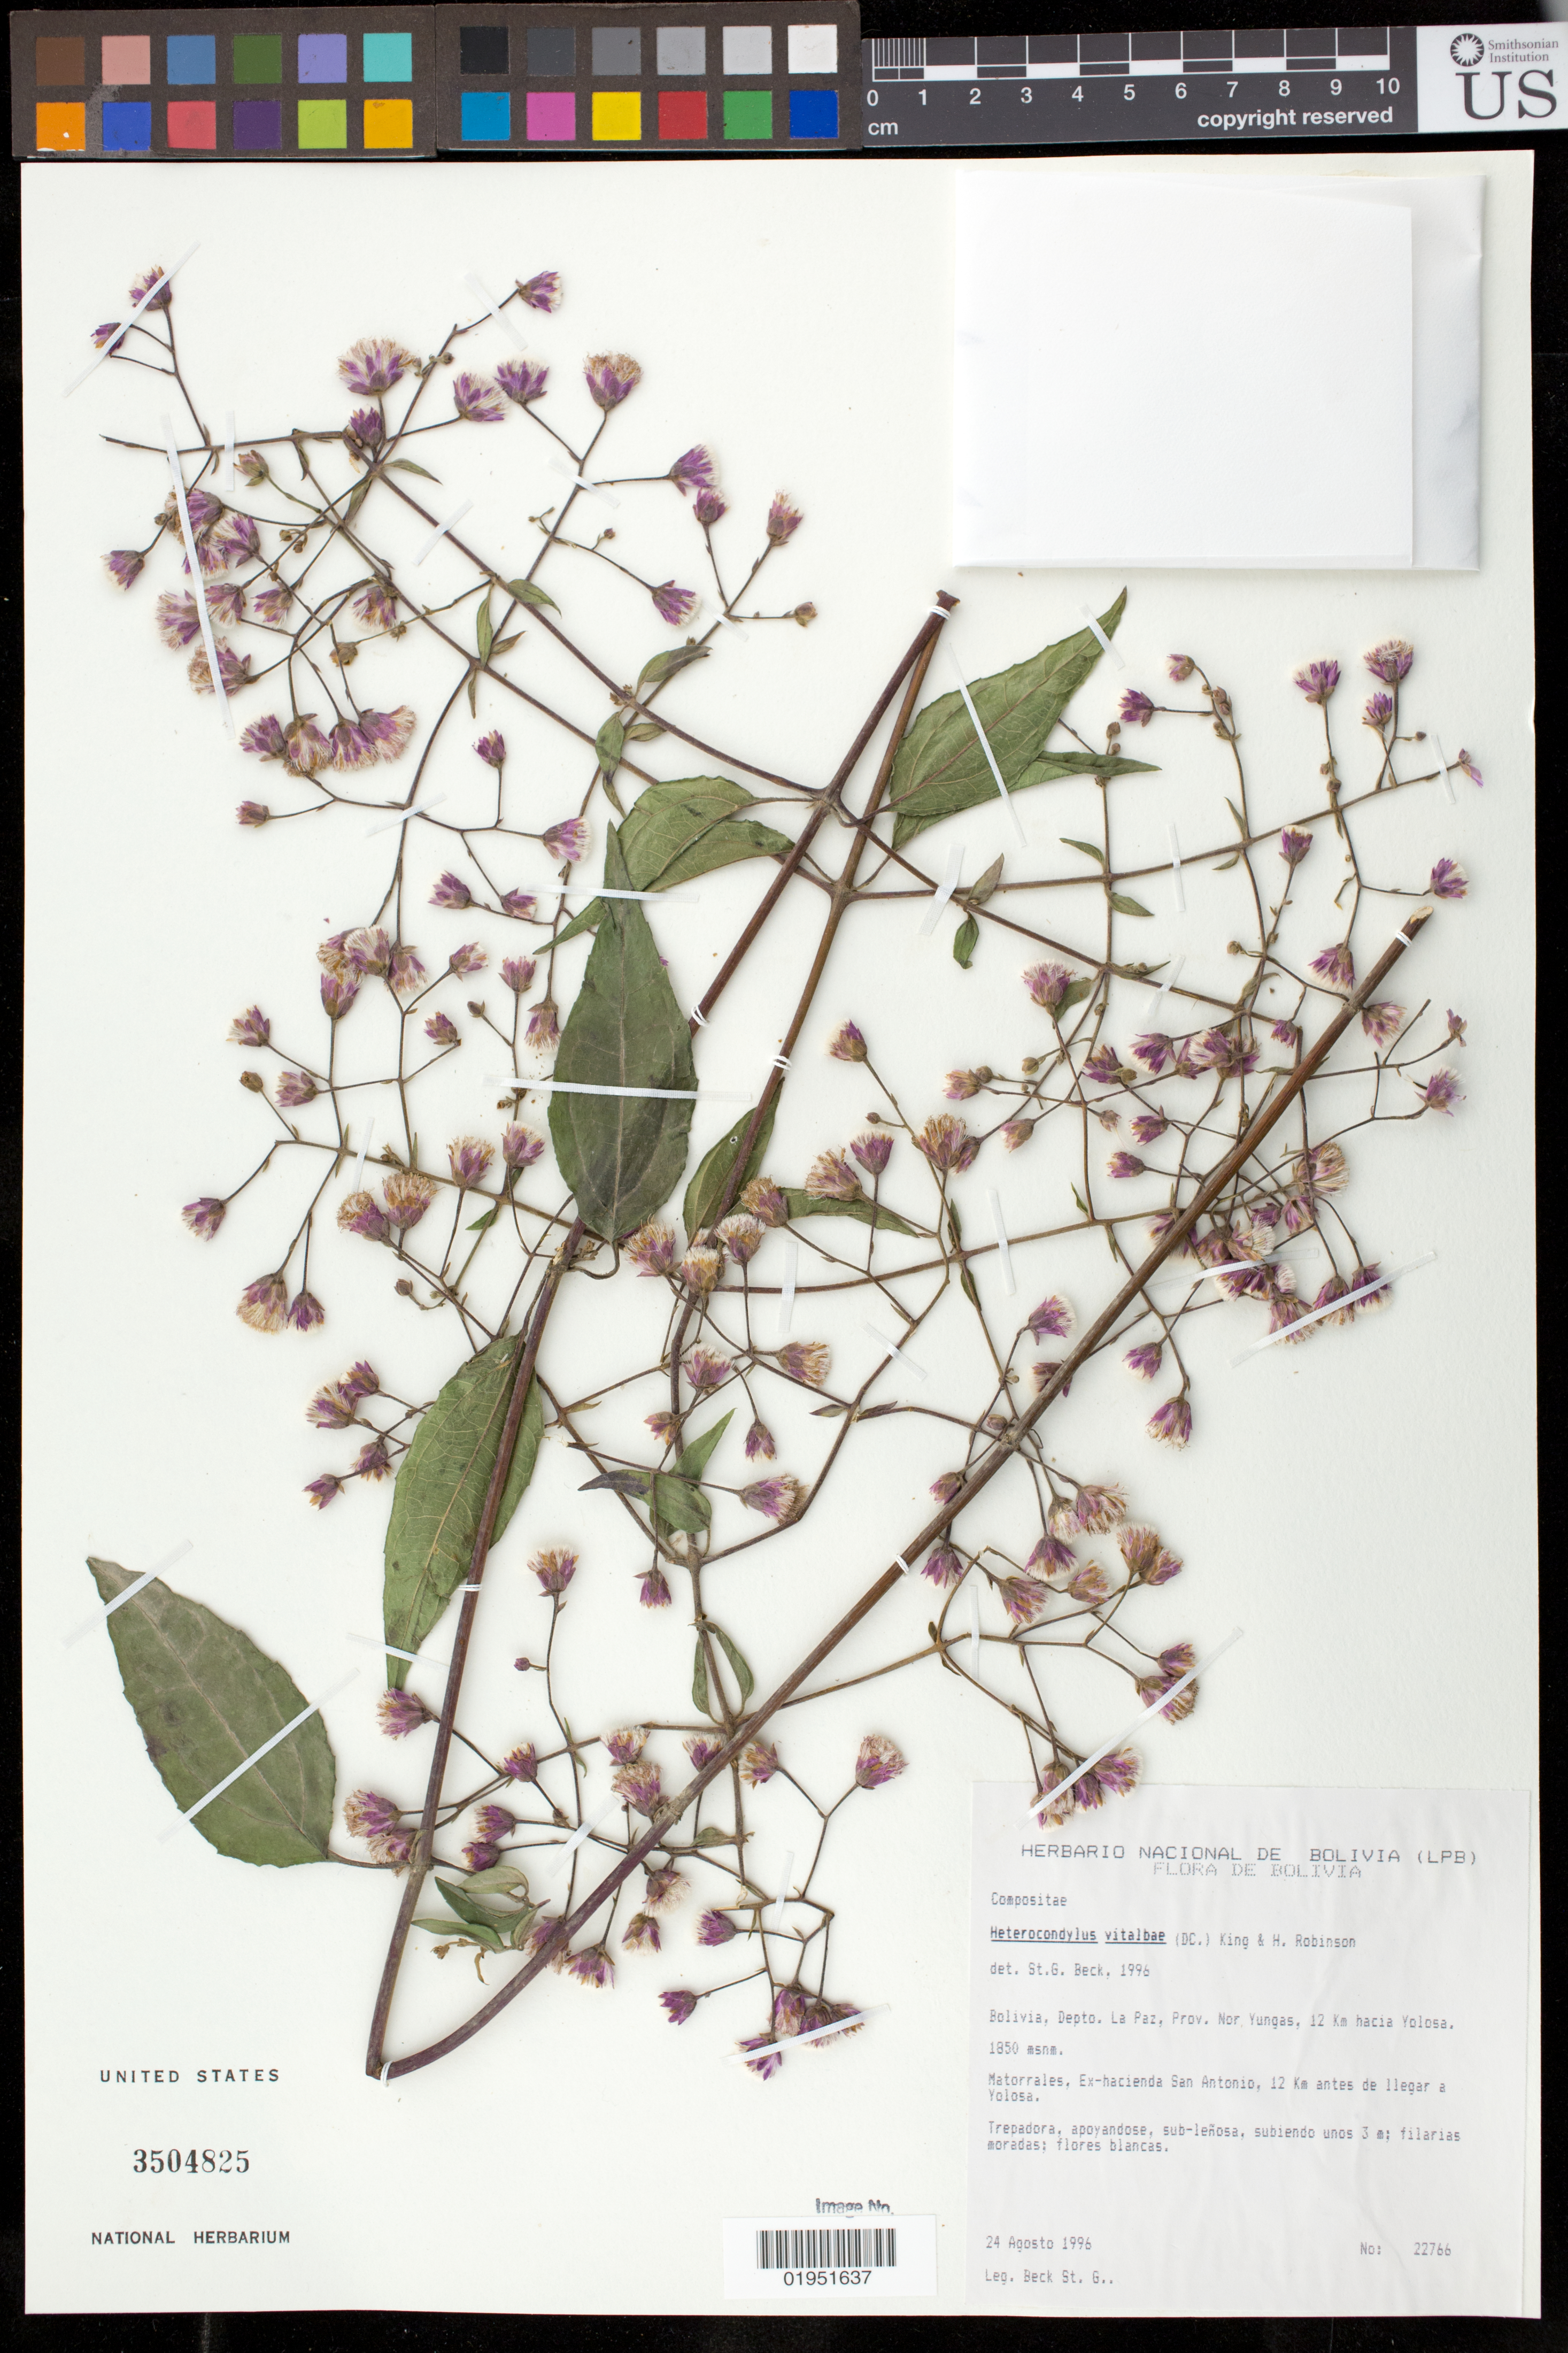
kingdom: Plantae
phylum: Tracheophyta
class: Magnoliopsida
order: Asterales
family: Asteraceae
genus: Heterocondylus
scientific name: Heterocondylus vitalbae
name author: (DC.) R.M. King & H. Rob.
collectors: S. G. Beck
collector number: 22766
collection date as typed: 24 Aug 1996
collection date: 1996-08-24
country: Bolivia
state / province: La Paz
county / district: Nor Yungas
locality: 12 km hacia Yolosa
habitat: Matorrales, ex-hacienda San Antonio, 12 km antes de llegar a Yolosa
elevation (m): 1850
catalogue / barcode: US 3504825